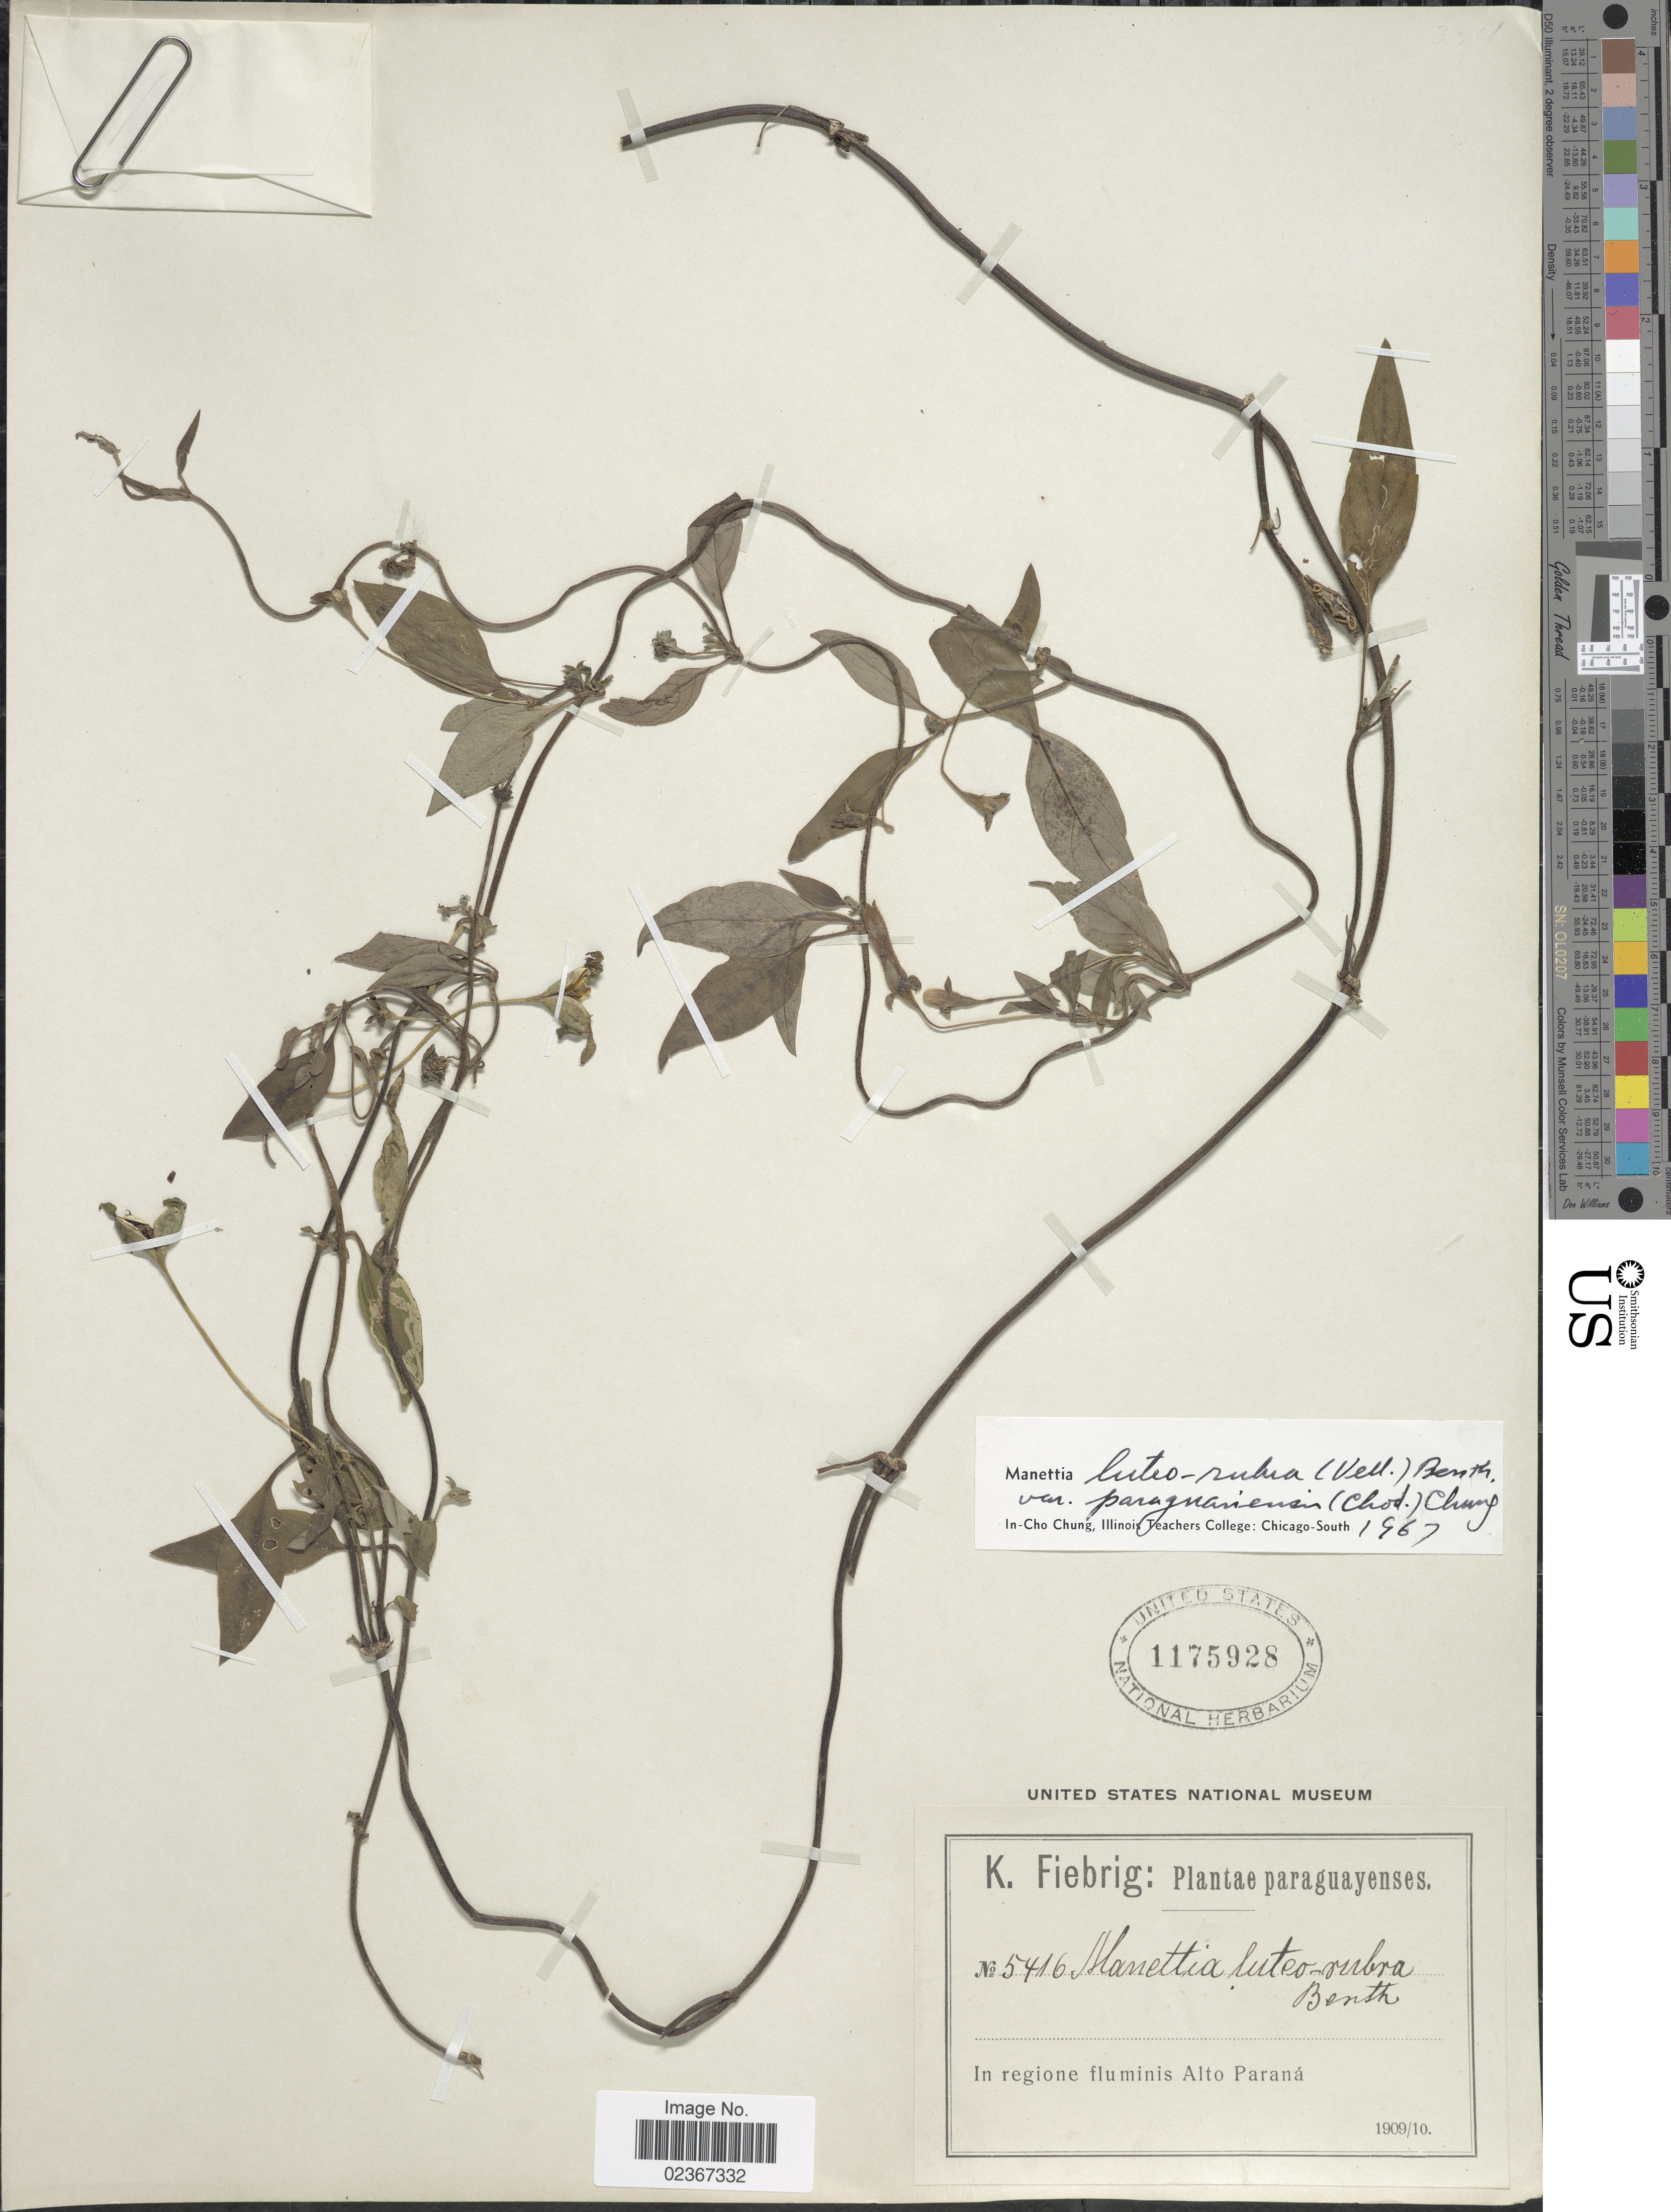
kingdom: Plantae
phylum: Tracheophyta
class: Magnoliopsida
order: Gentianales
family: Rubiaceae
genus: Manettia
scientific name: Manettia luteorubra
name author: (Vell.) Benth.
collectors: K. Fiebrig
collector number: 5416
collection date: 1909/1910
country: Paraguay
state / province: Alto Parana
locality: In regione fluminis Alto Parana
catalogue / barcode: US 1175928